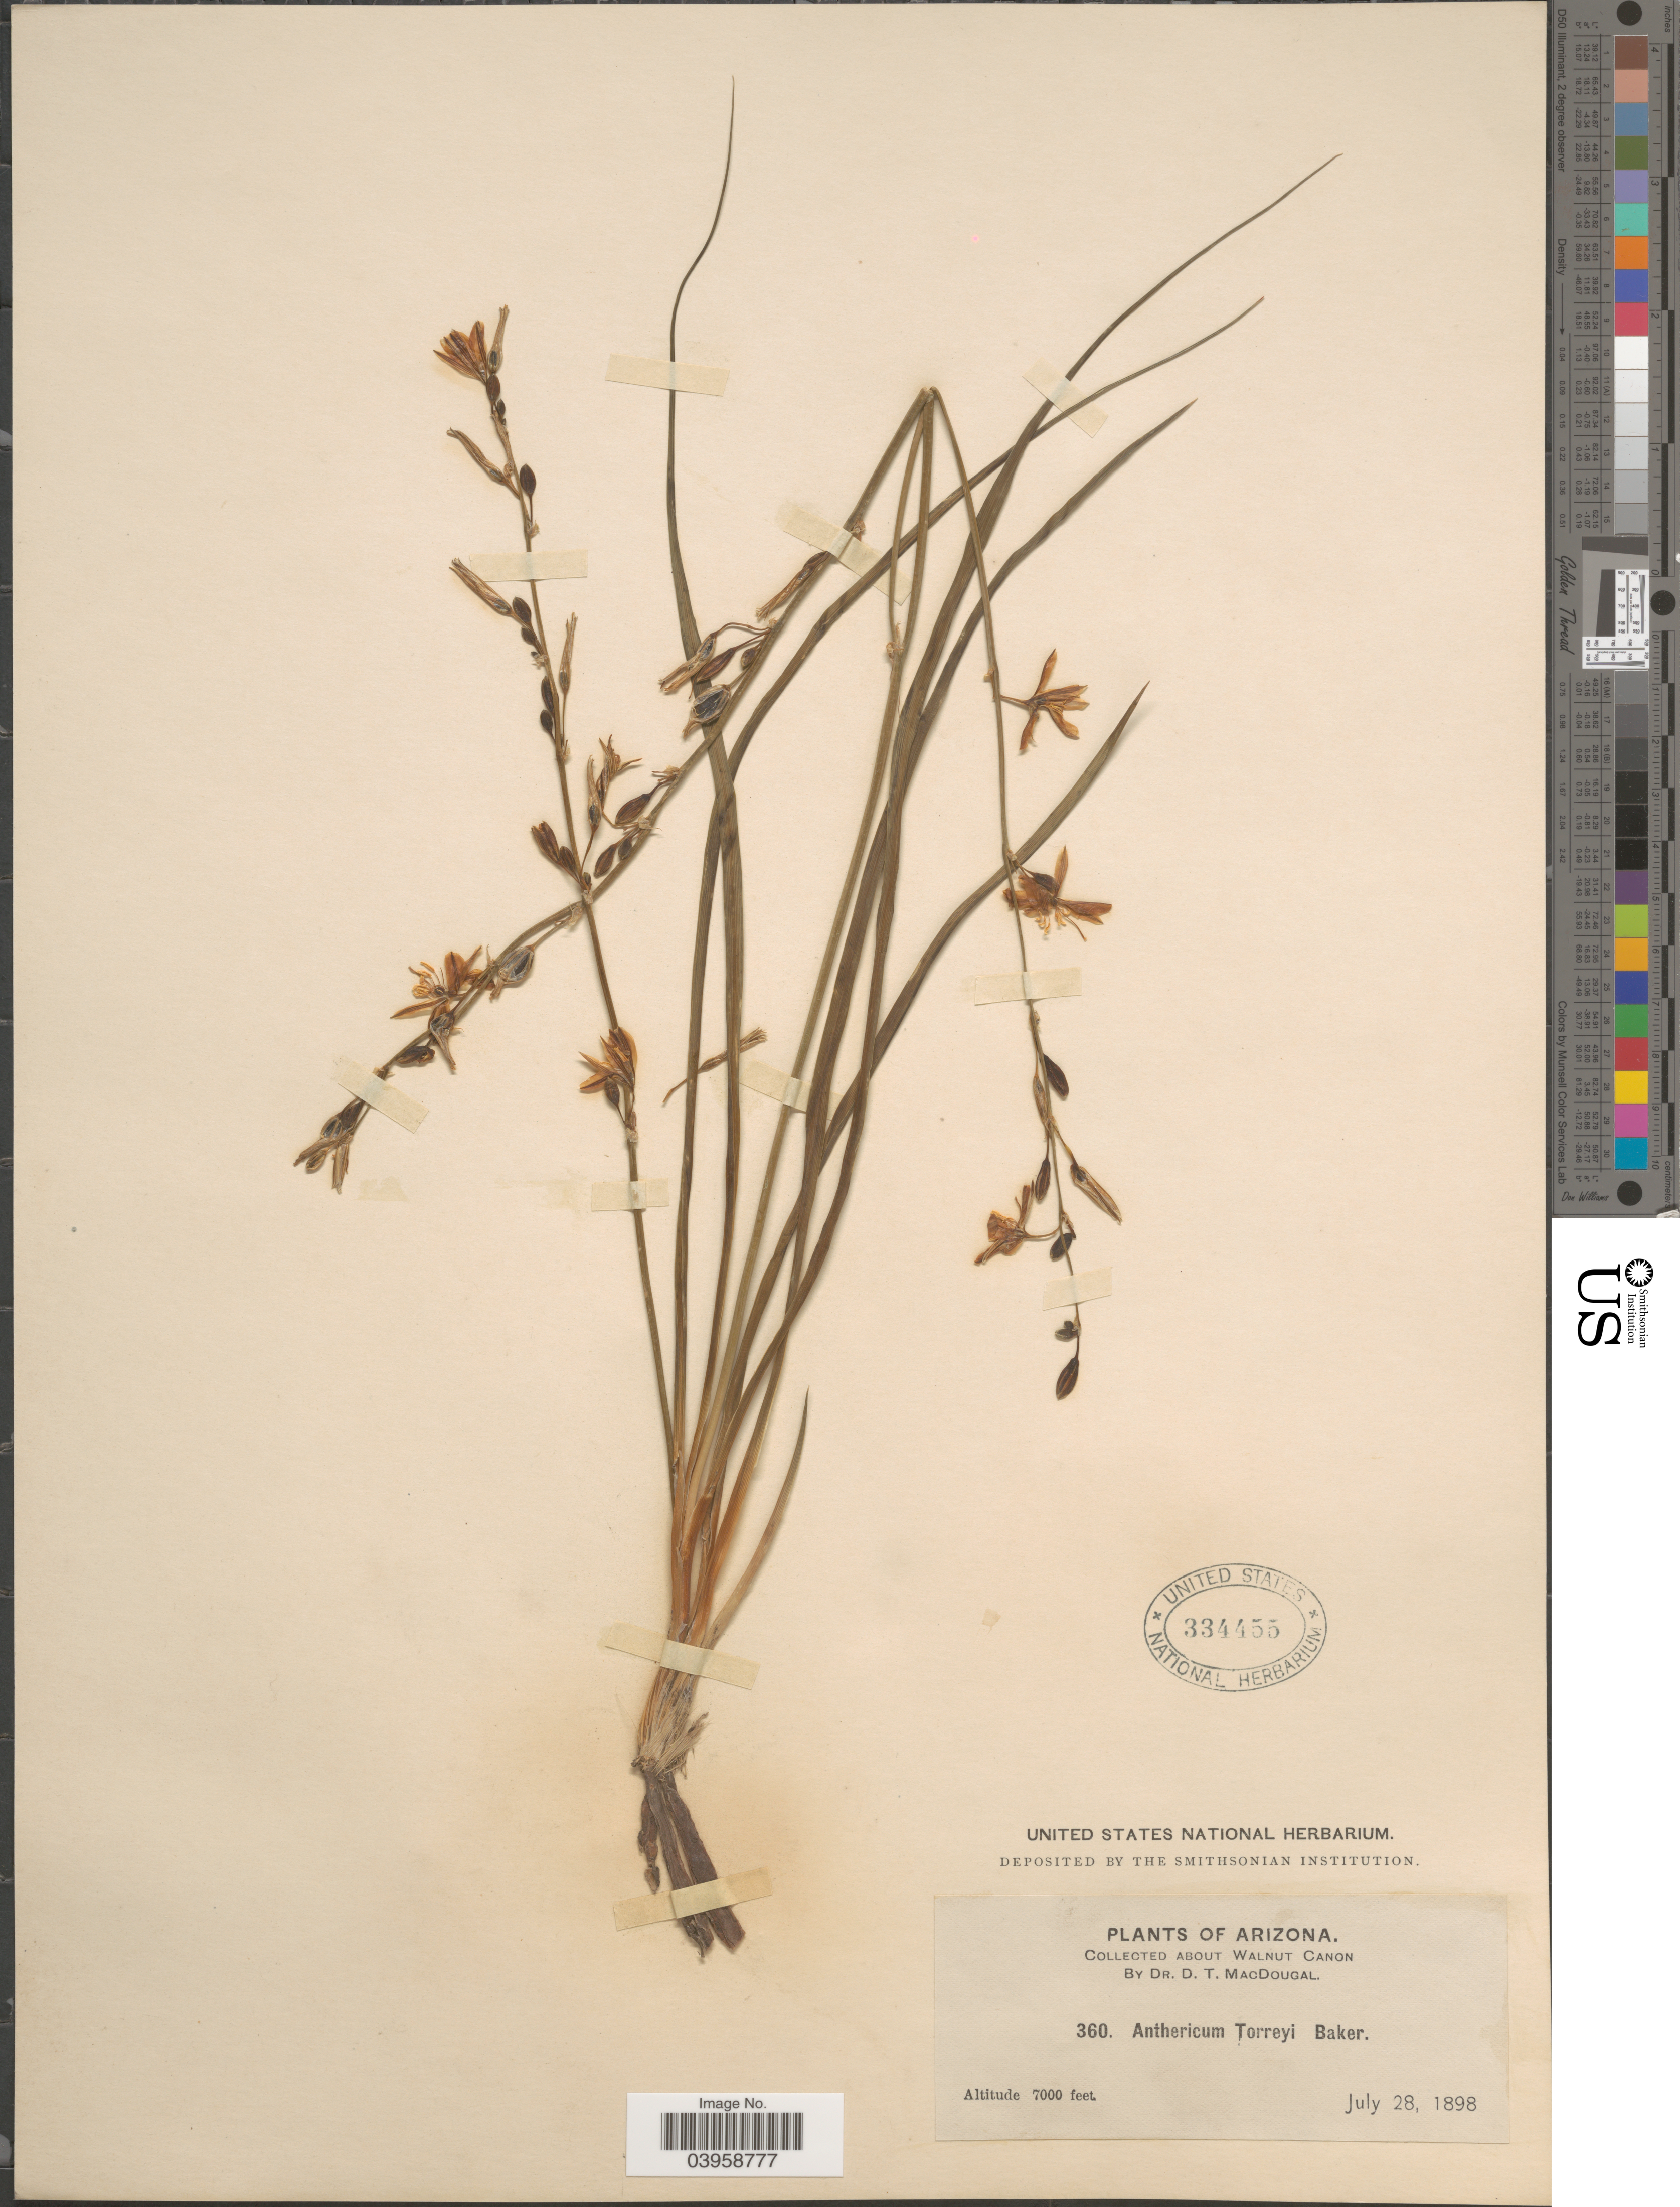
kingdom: Plantae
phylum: Tracheophyta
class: Liliopsida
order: Asparagales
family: Asparagaceae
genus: Anthericum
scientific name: Anthericum torreyi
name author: Baker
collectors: D. T. MacDougal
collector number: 360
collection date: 1898-07-28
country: United States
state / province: Arizona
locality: About Walnut Canon.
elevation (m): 2134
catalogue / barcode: US 334455